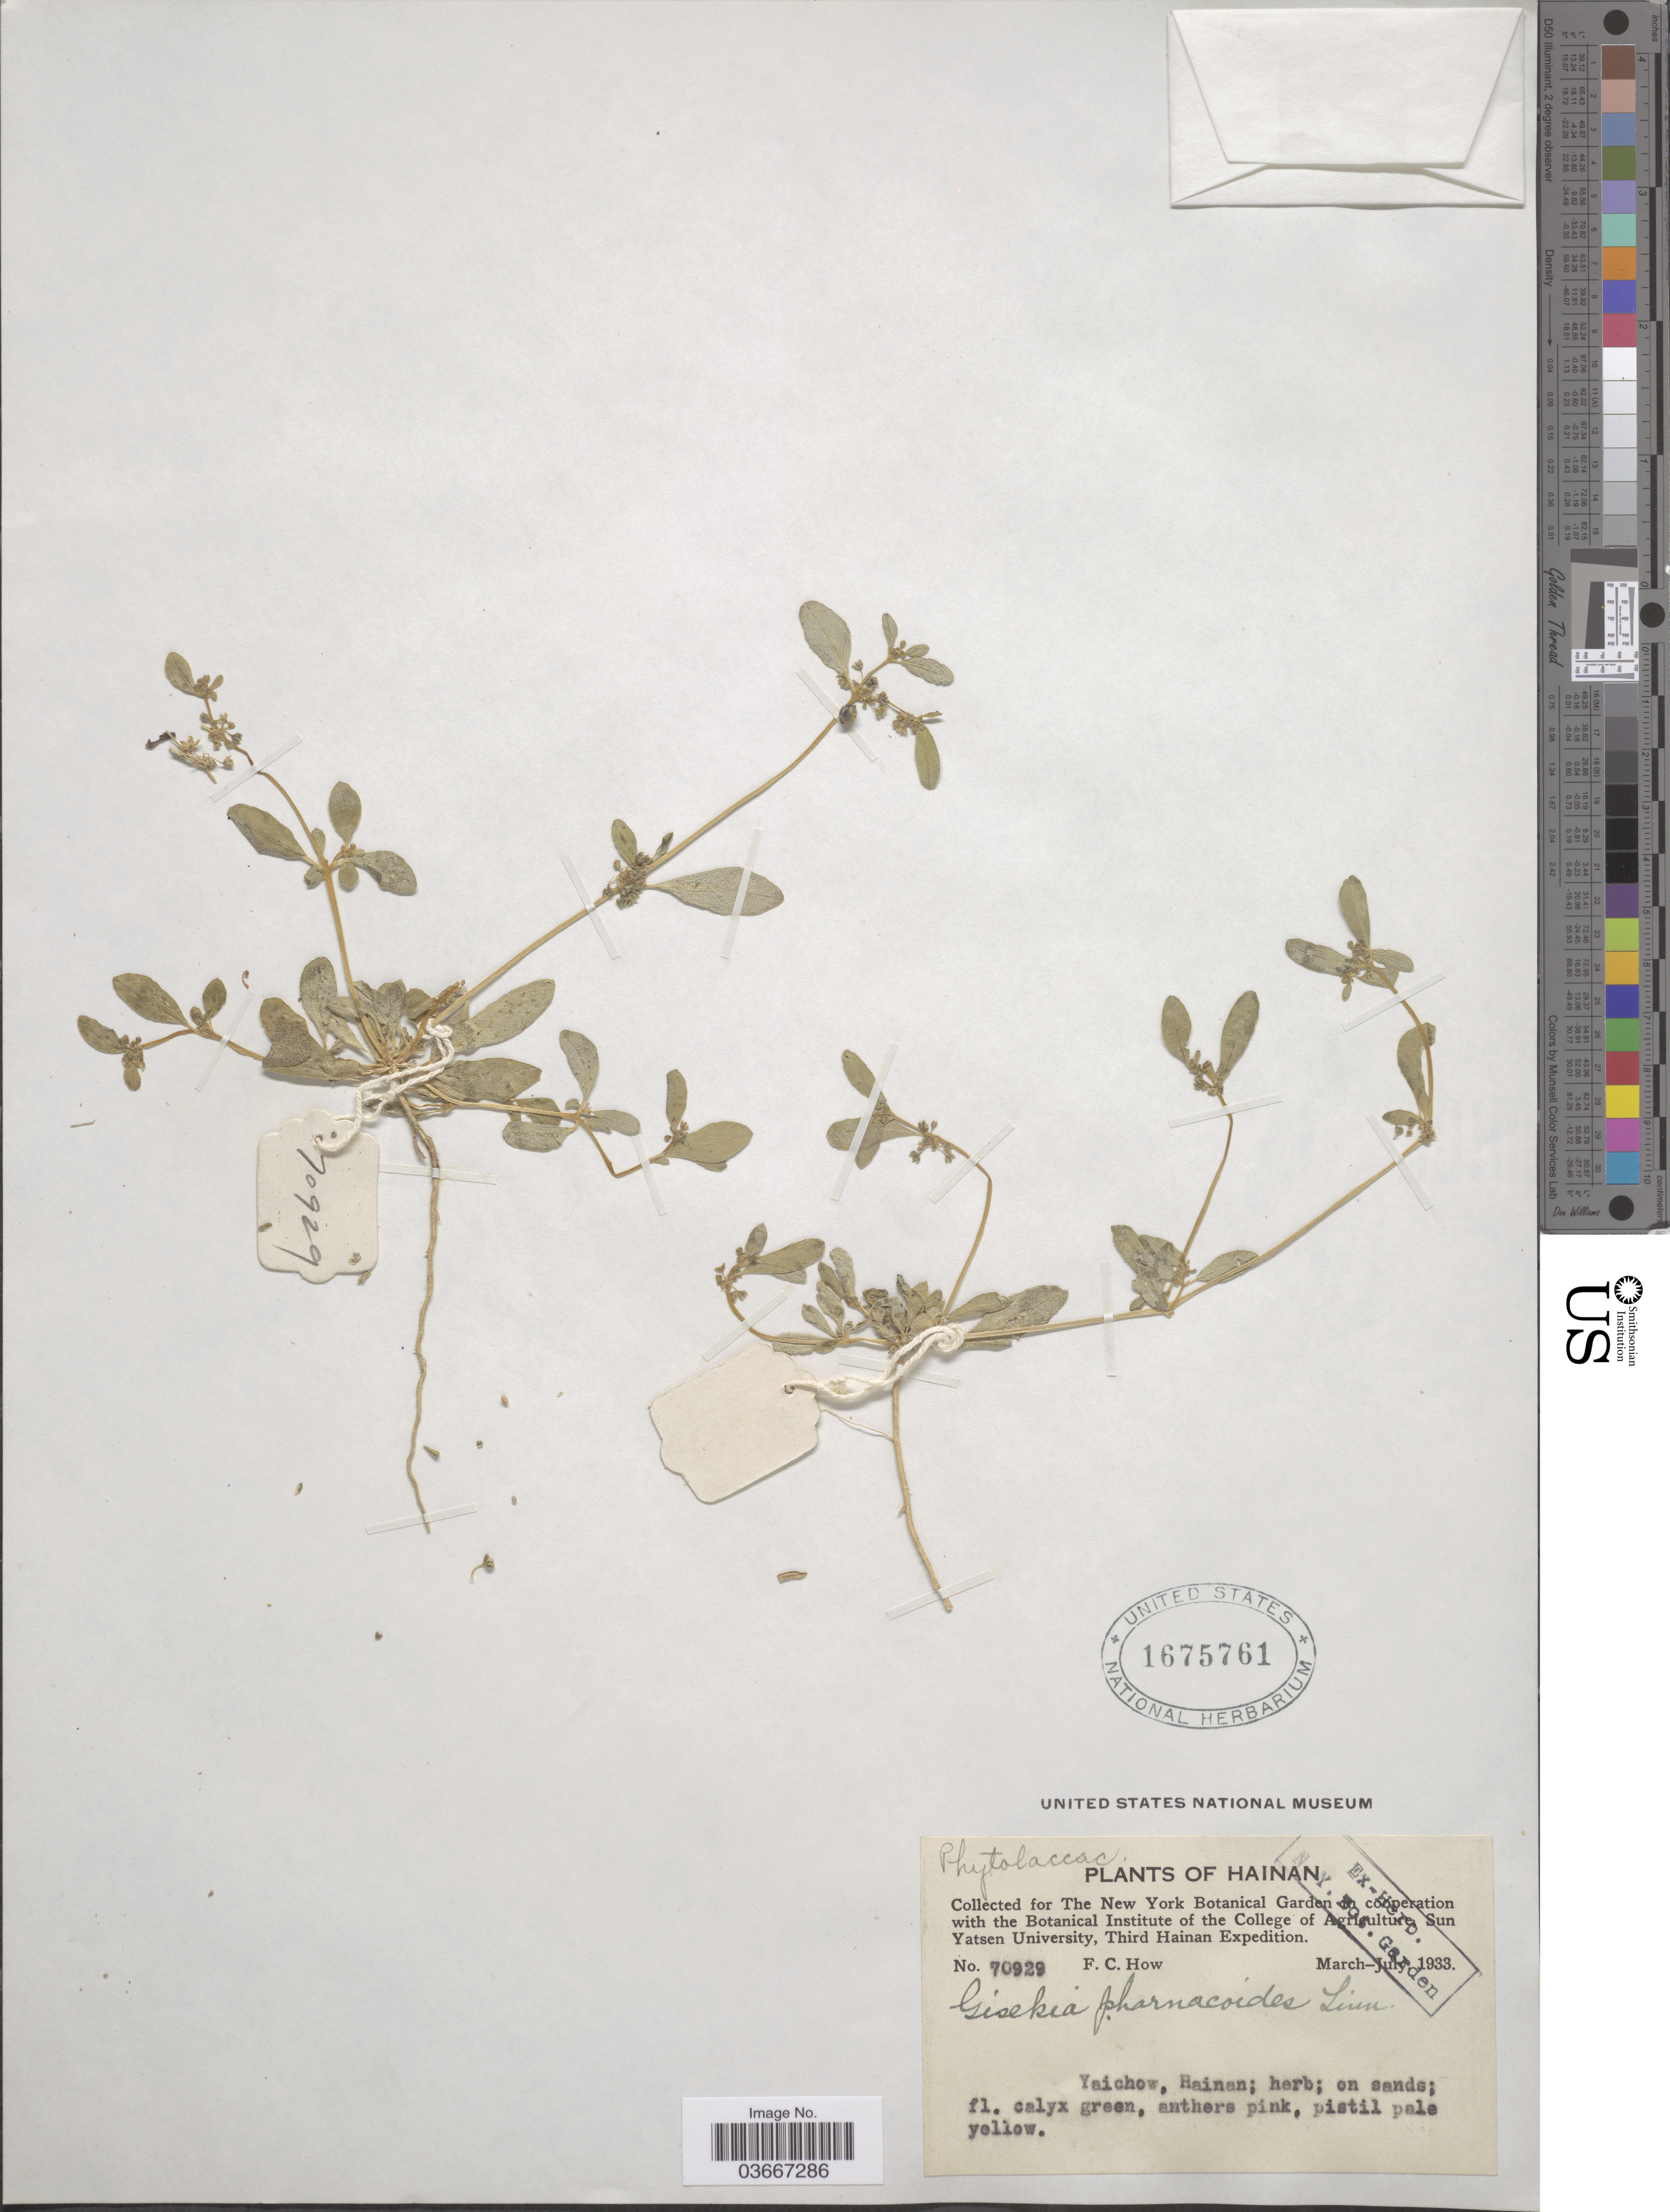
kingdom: Plantae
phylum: Tracheophyta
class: Magnoliopsida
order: Caryophyllales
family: Gisekiaceae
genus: Gisekia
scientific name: Gisekia sp.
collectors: F. C. How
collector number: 70929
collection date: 1933-03/1933-07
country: China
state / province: Hainan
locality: Yaichow.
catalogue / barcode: US 1675761